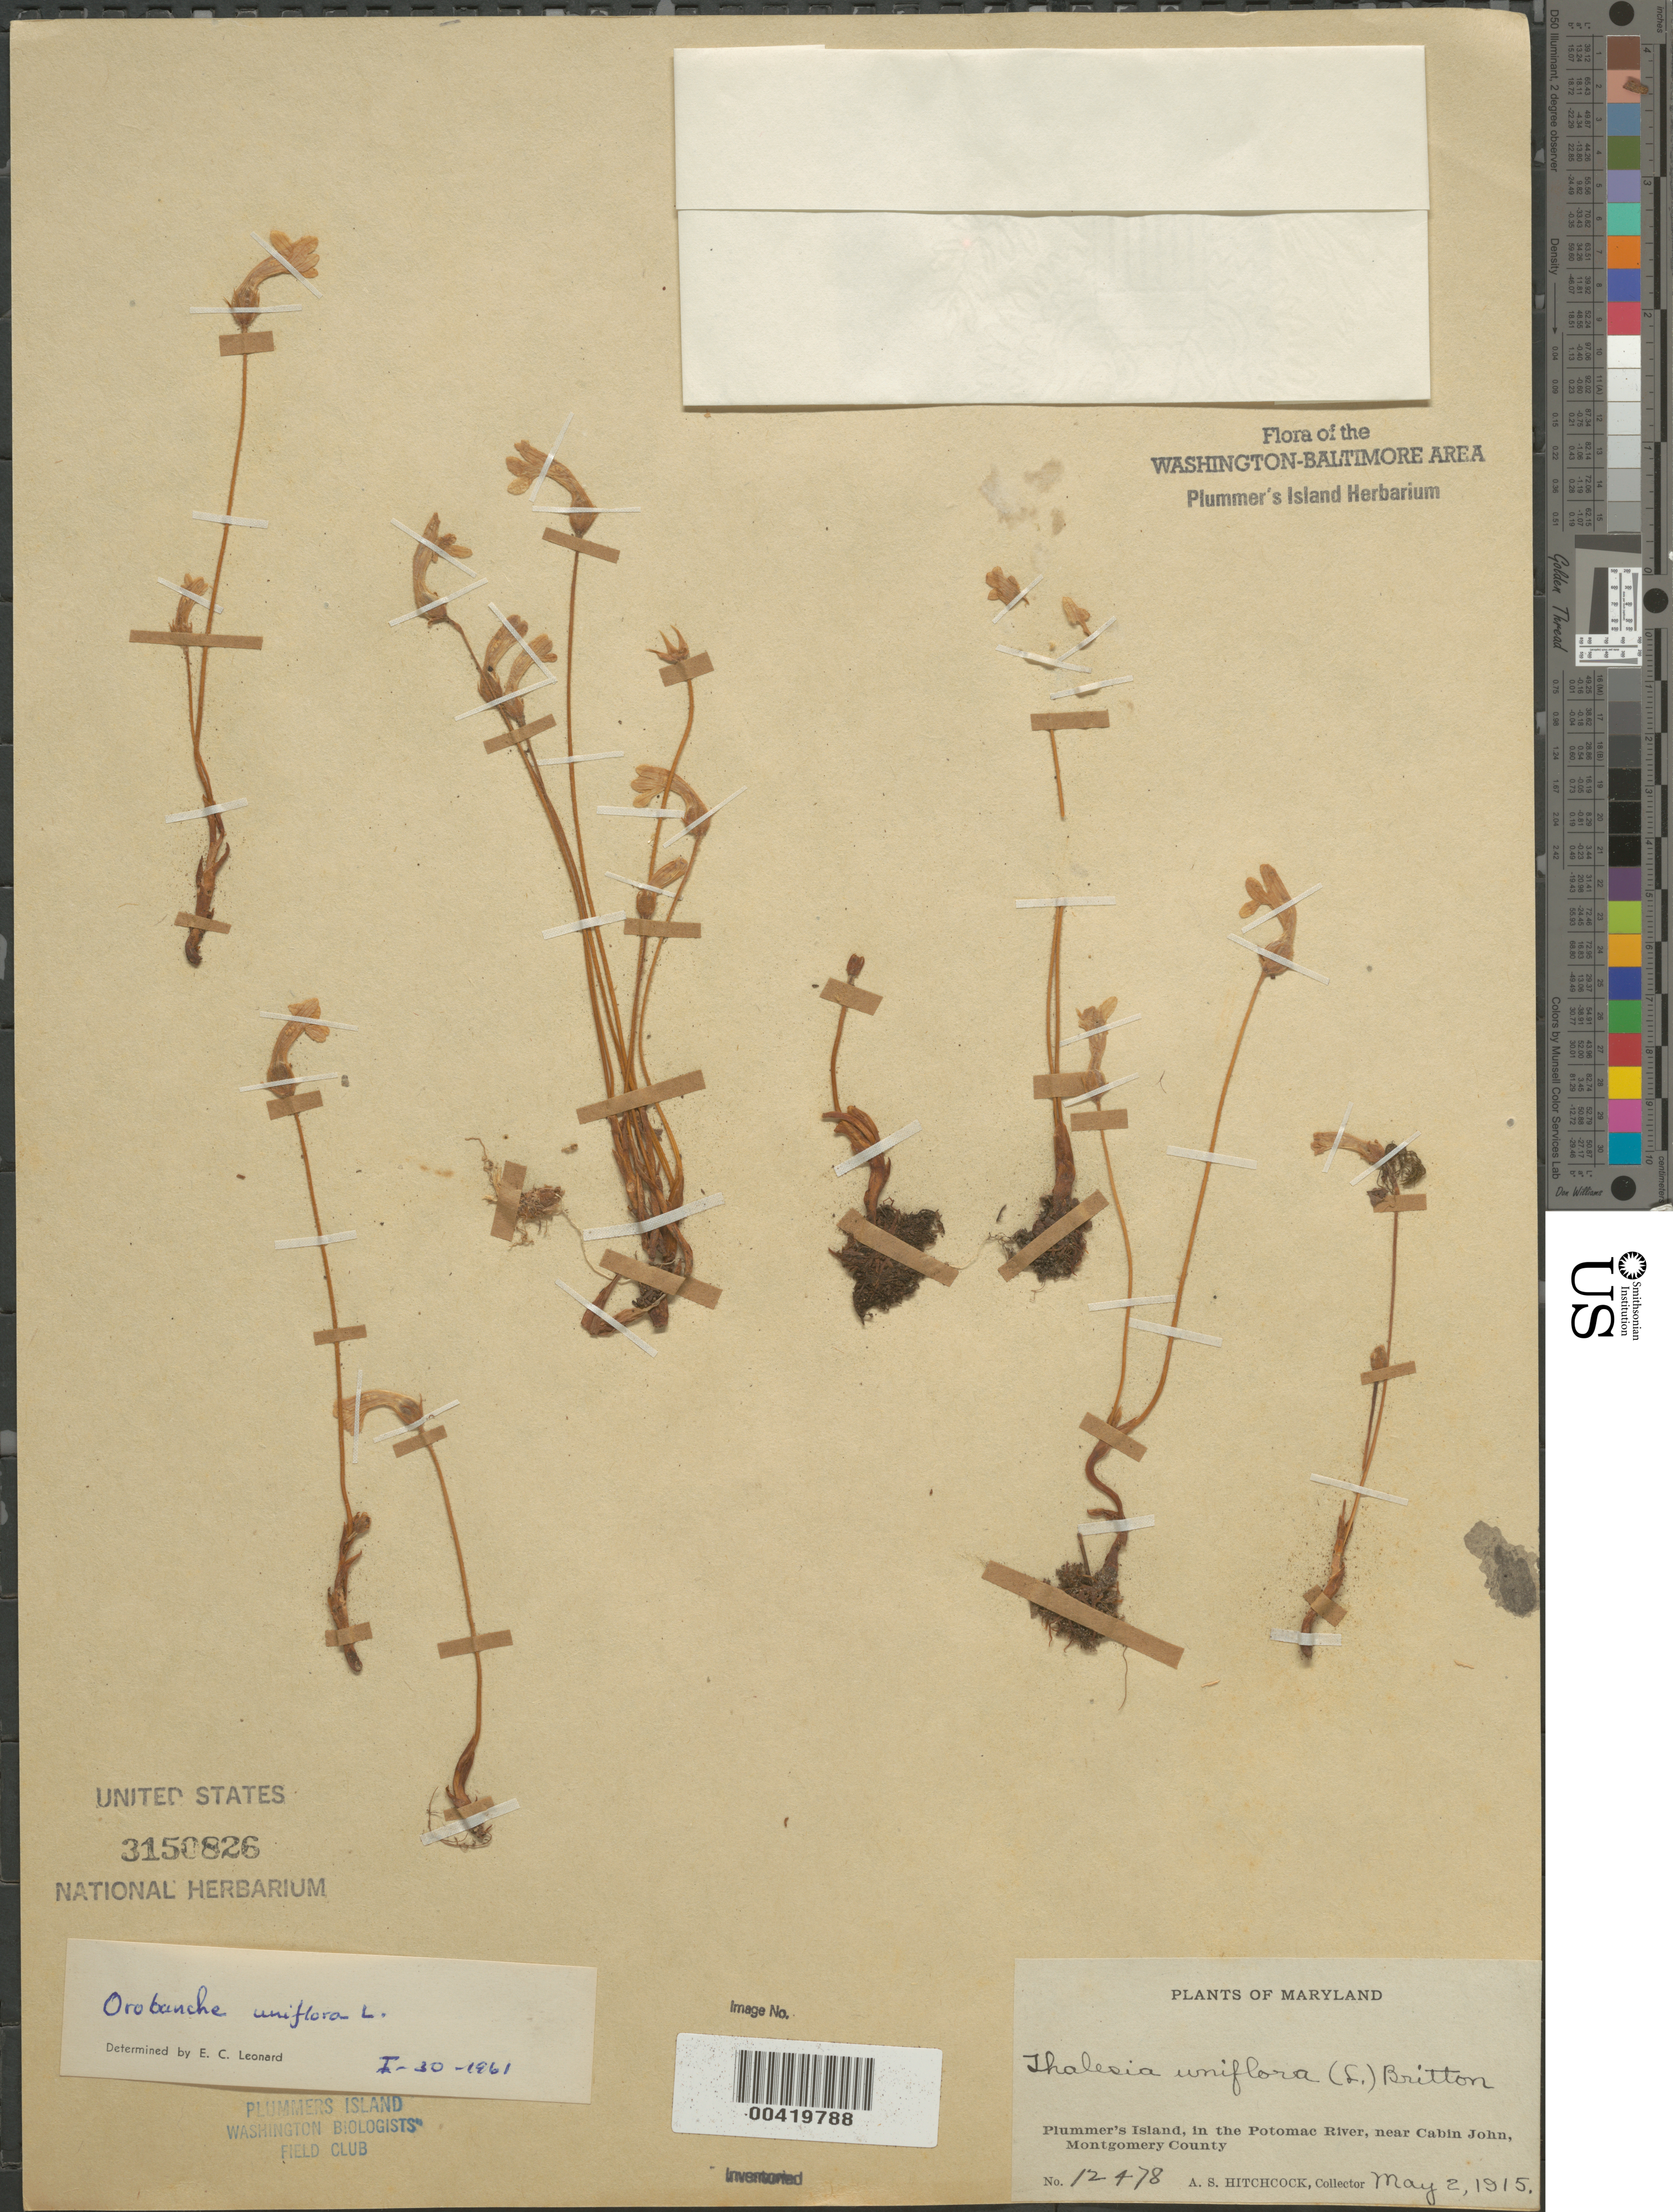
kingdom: Plantae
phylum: Tracheophyta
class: Magnoliopsida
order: Lamiales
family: Orobanchaceae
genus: Orobanche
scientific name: Orobanche uniflora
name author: L.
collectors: A. S. Hitchcock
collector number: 12478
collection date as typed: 02 May 1915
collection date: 1915-05-02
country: United States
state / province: Maryland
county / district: Montgomery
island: Plummers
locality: Plummer's Island C. & O. Canal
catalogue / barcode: US 3150826